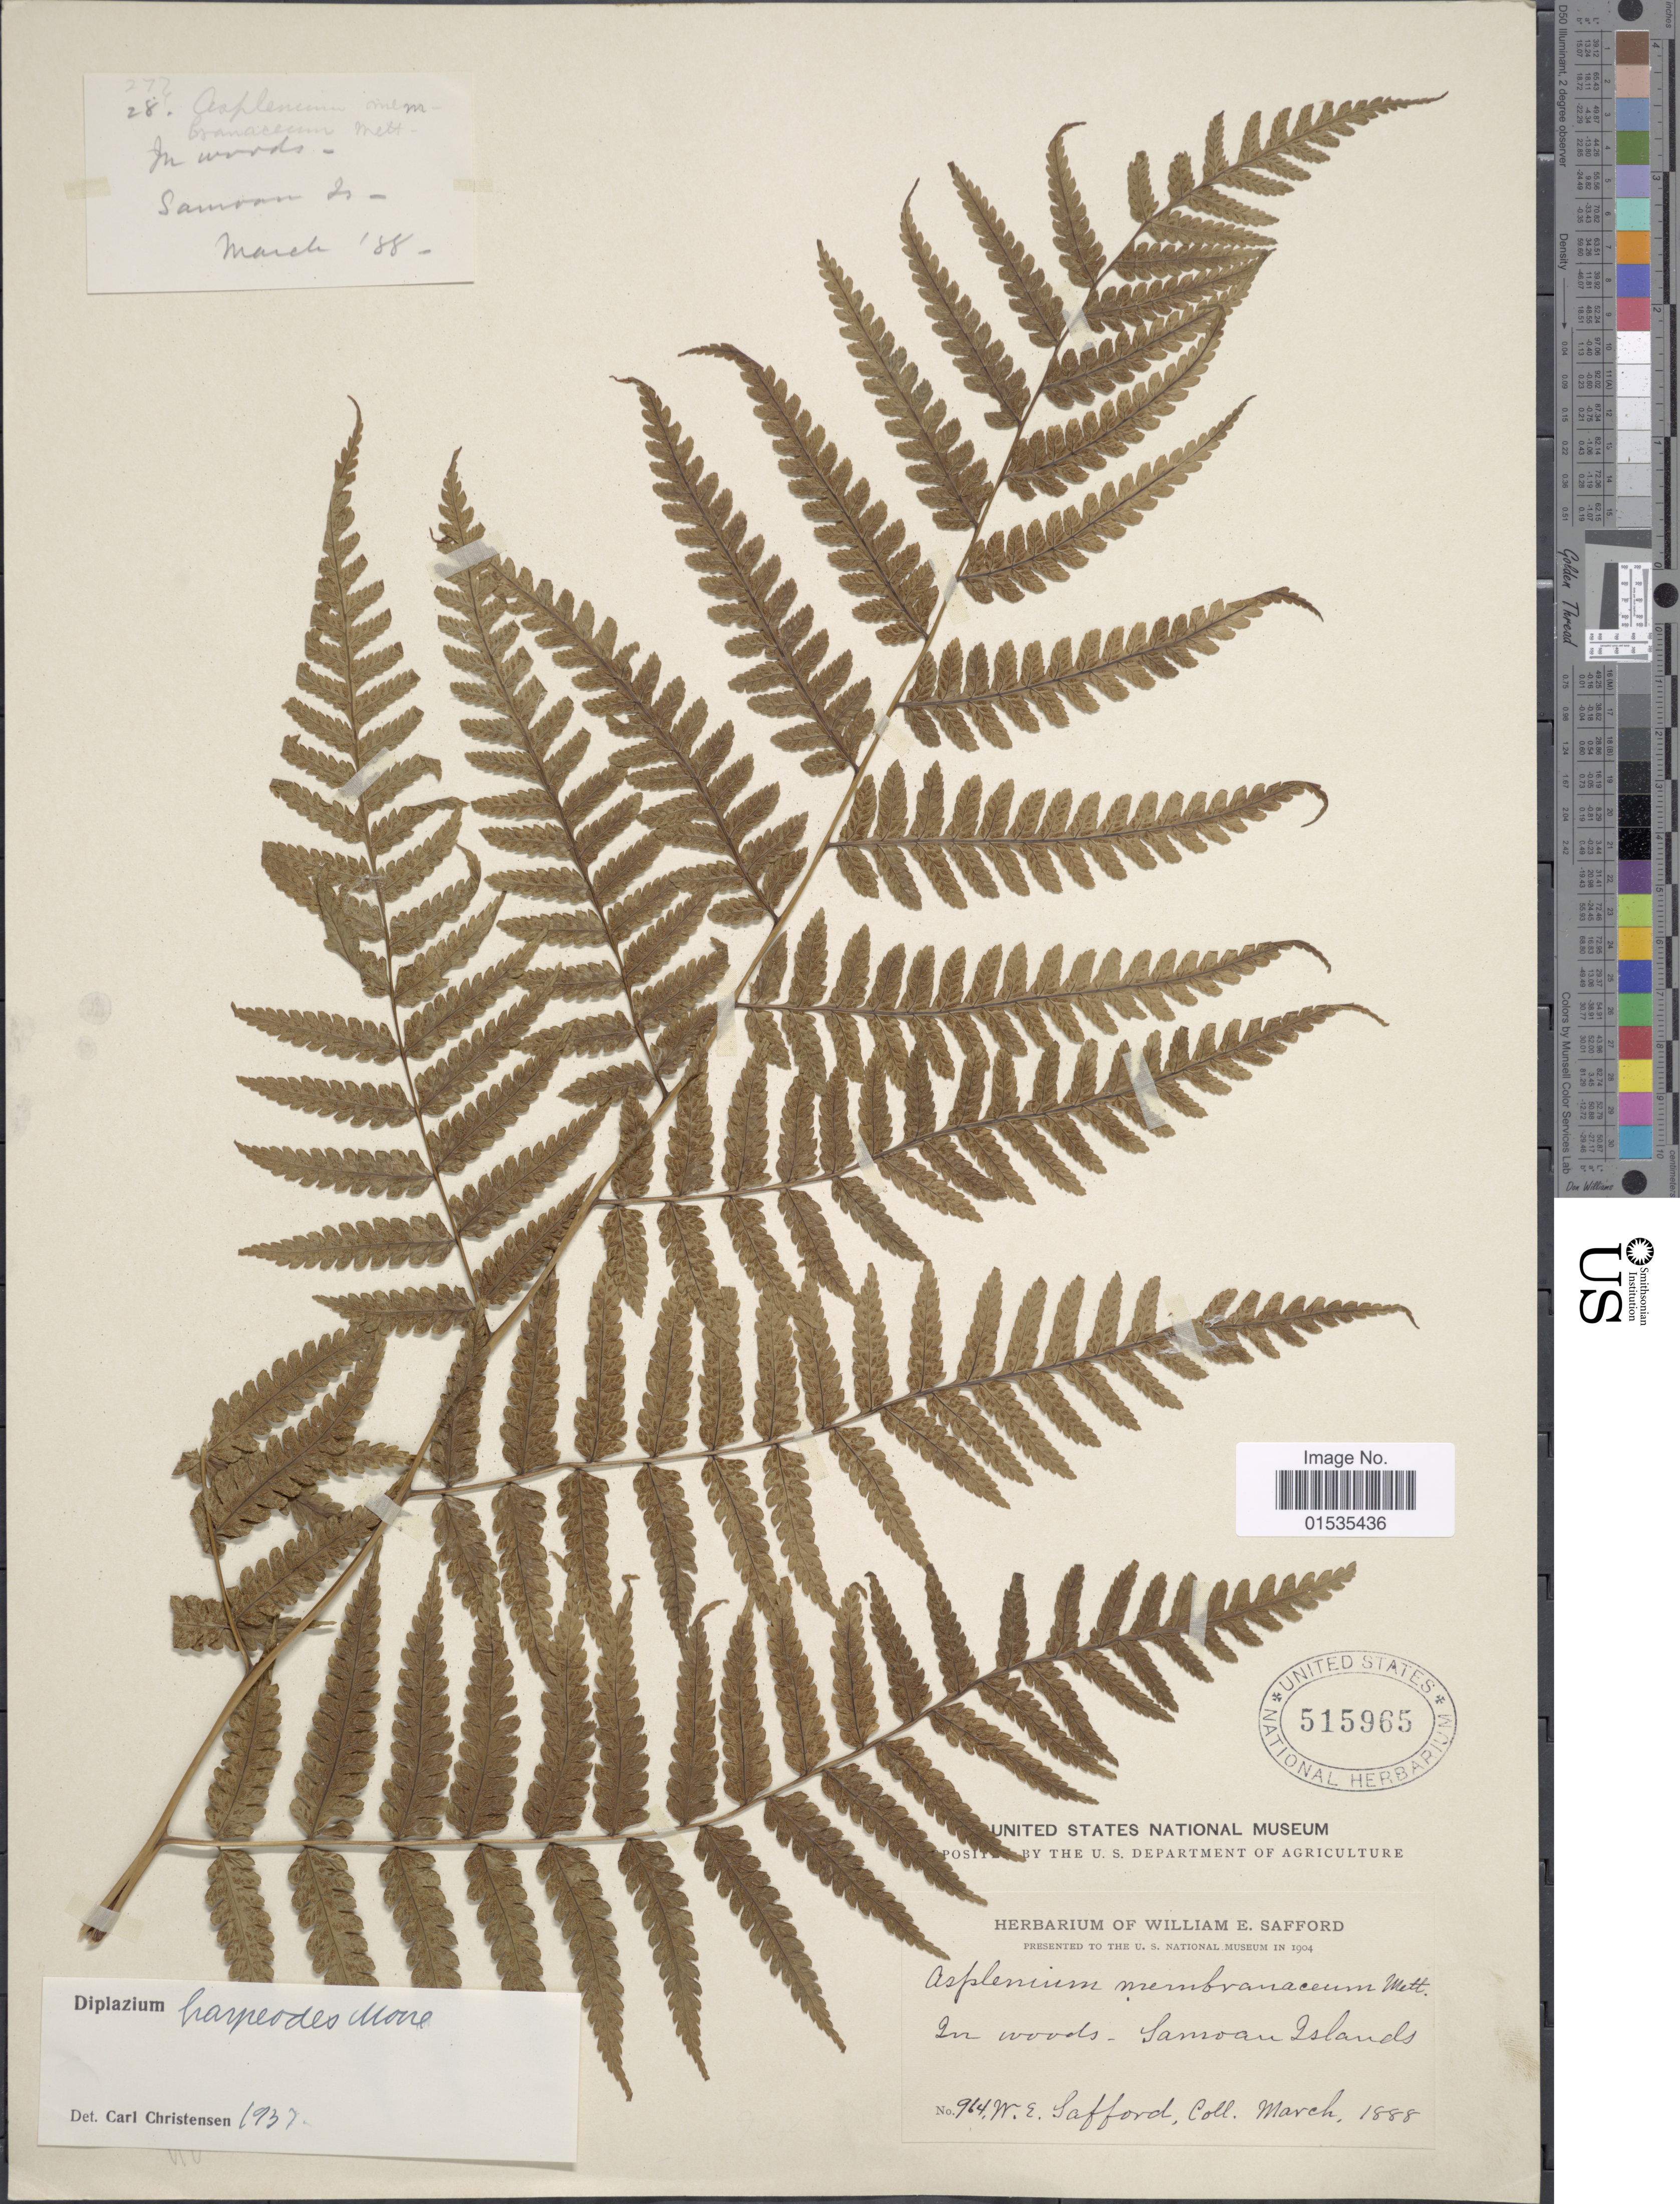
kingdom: Plantae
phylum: Tracheophyta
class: Polypodiopsida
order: Polypodiales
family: Athyriaceae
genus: Diplazium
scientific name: Diplazium harpeodes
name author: T. Moore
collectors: W. E. Safford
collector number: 964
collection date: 1888-03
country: American Samoa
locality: In woods, Samoan Islands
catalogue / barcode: US 515965